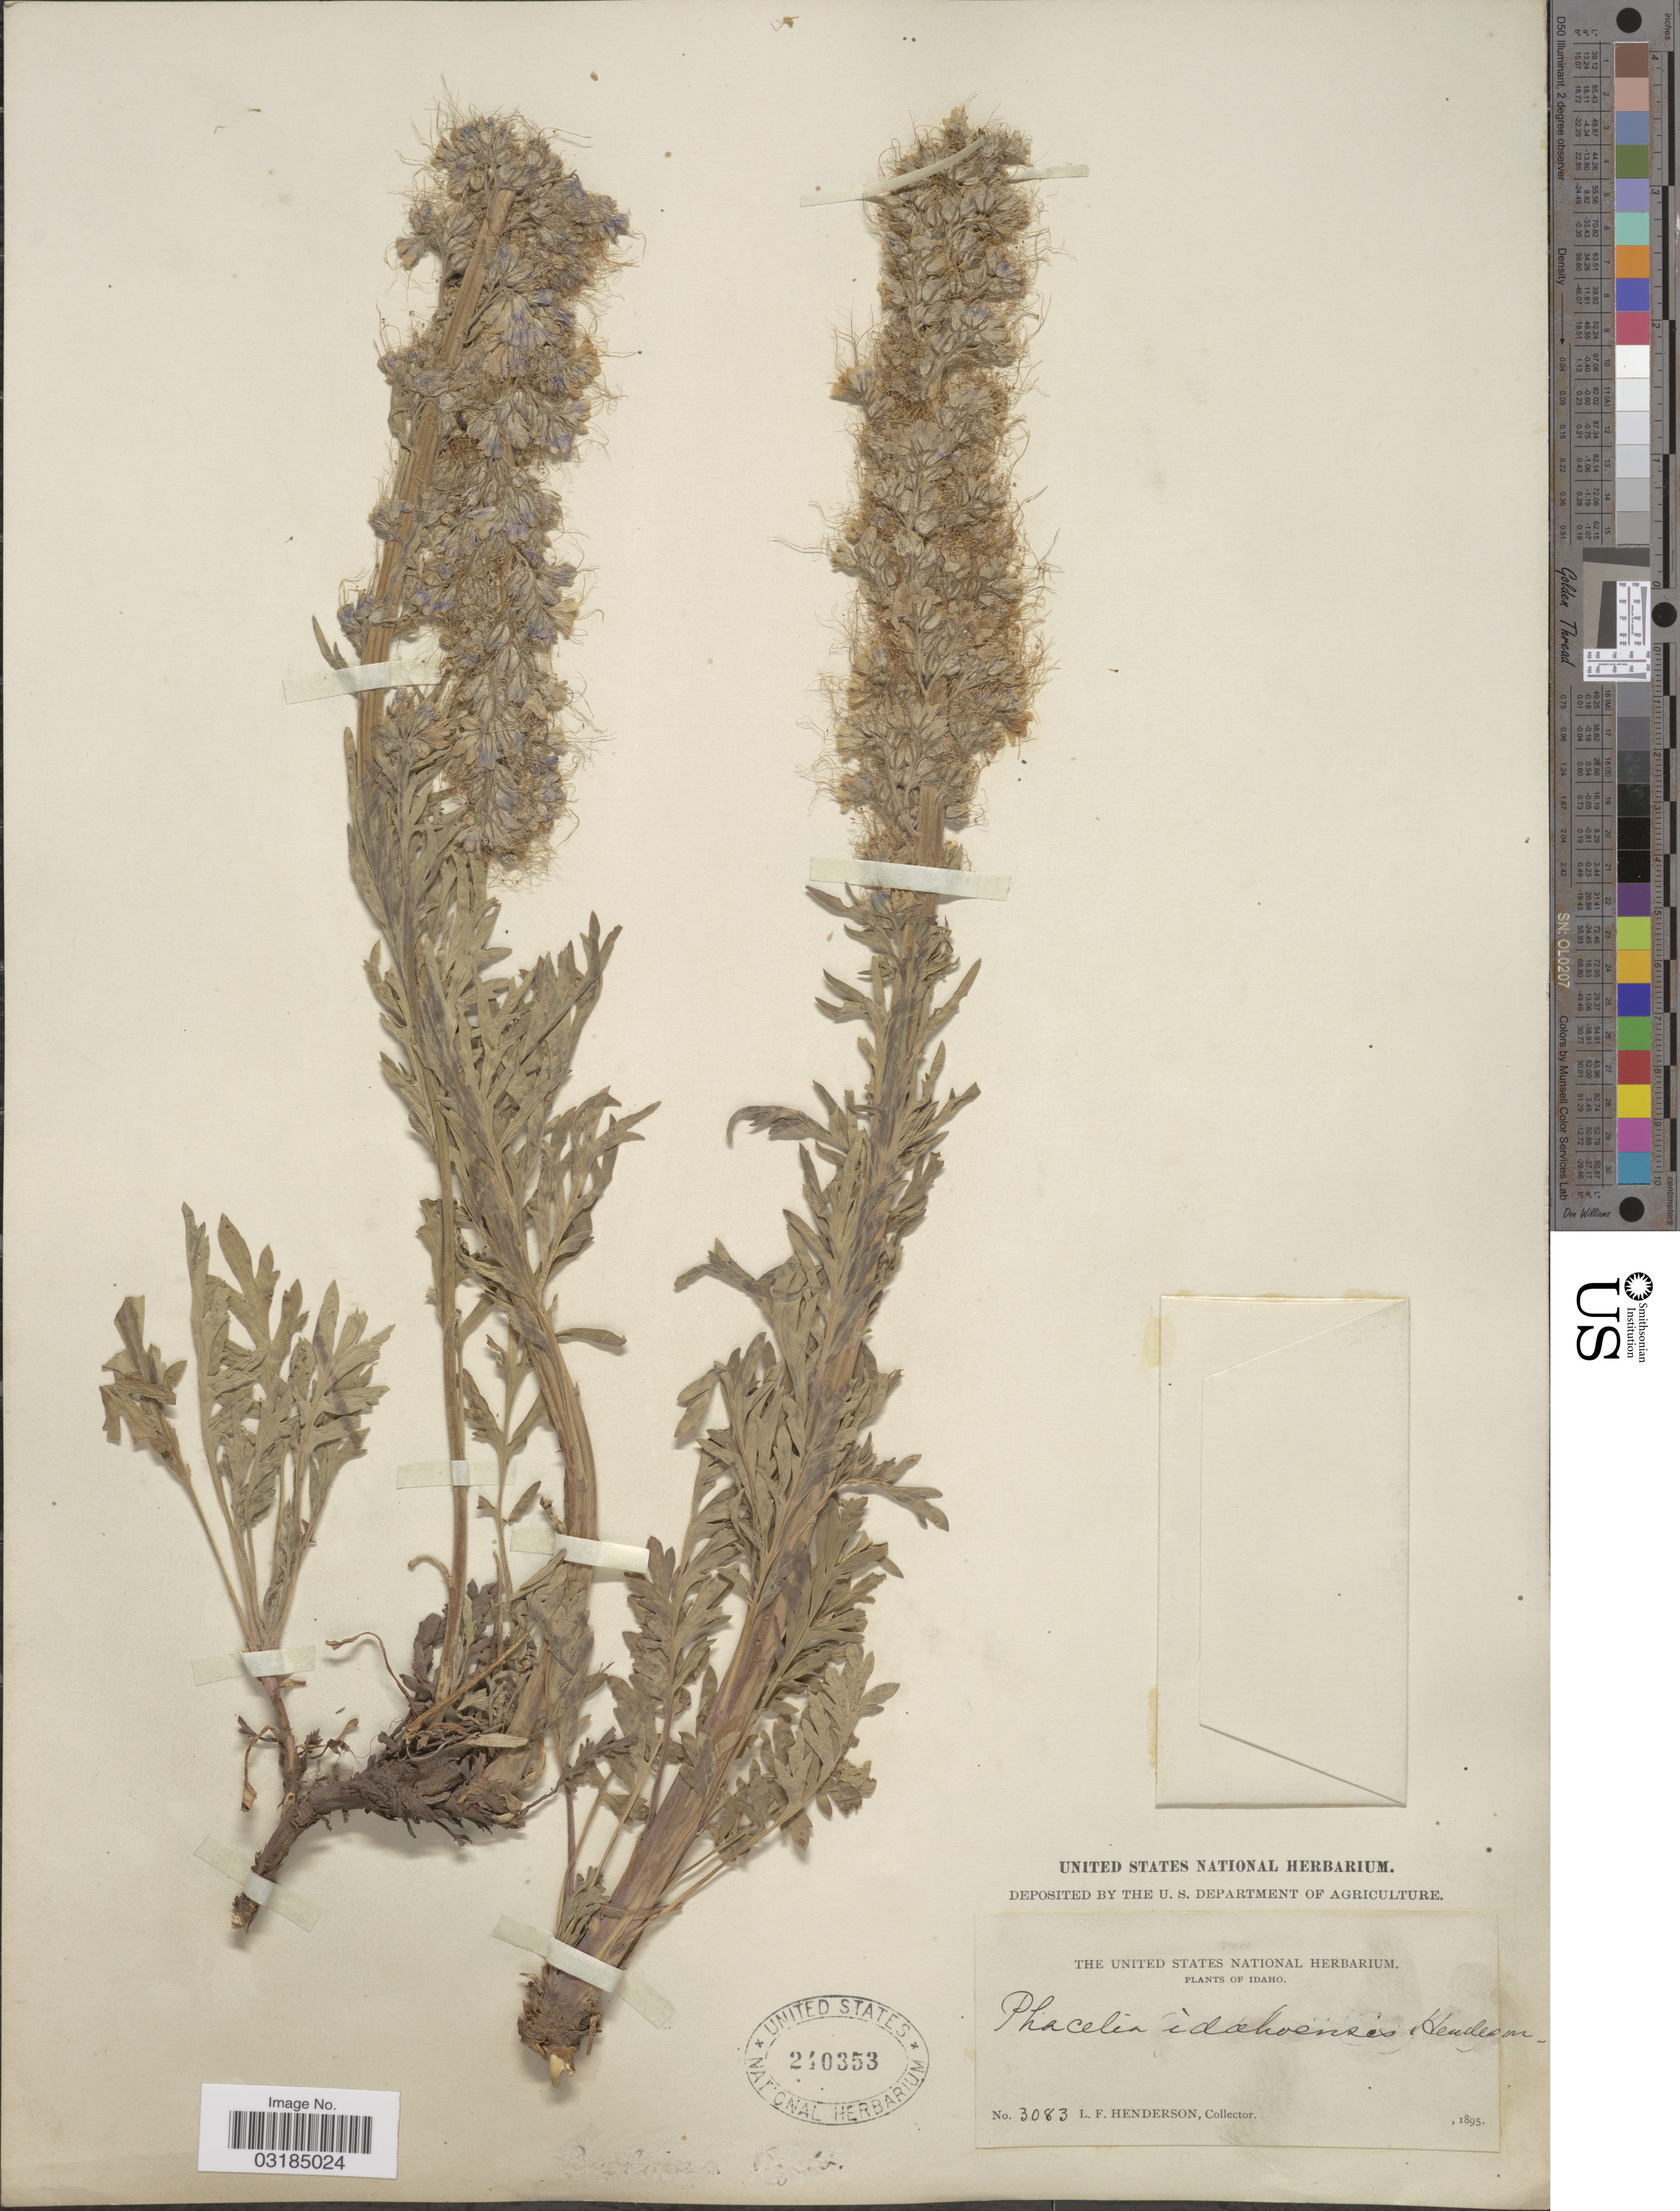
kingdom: Plantae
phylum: Tracheophyta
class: Magnoliopsida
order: Boraginales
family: Hydrophyllaceae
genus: Phacelia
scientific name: Phacelia ciliosa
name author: Rydb.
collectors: L. Henderson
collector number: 3083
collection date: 1895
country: United States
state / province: Idaho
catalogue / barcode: US 240353